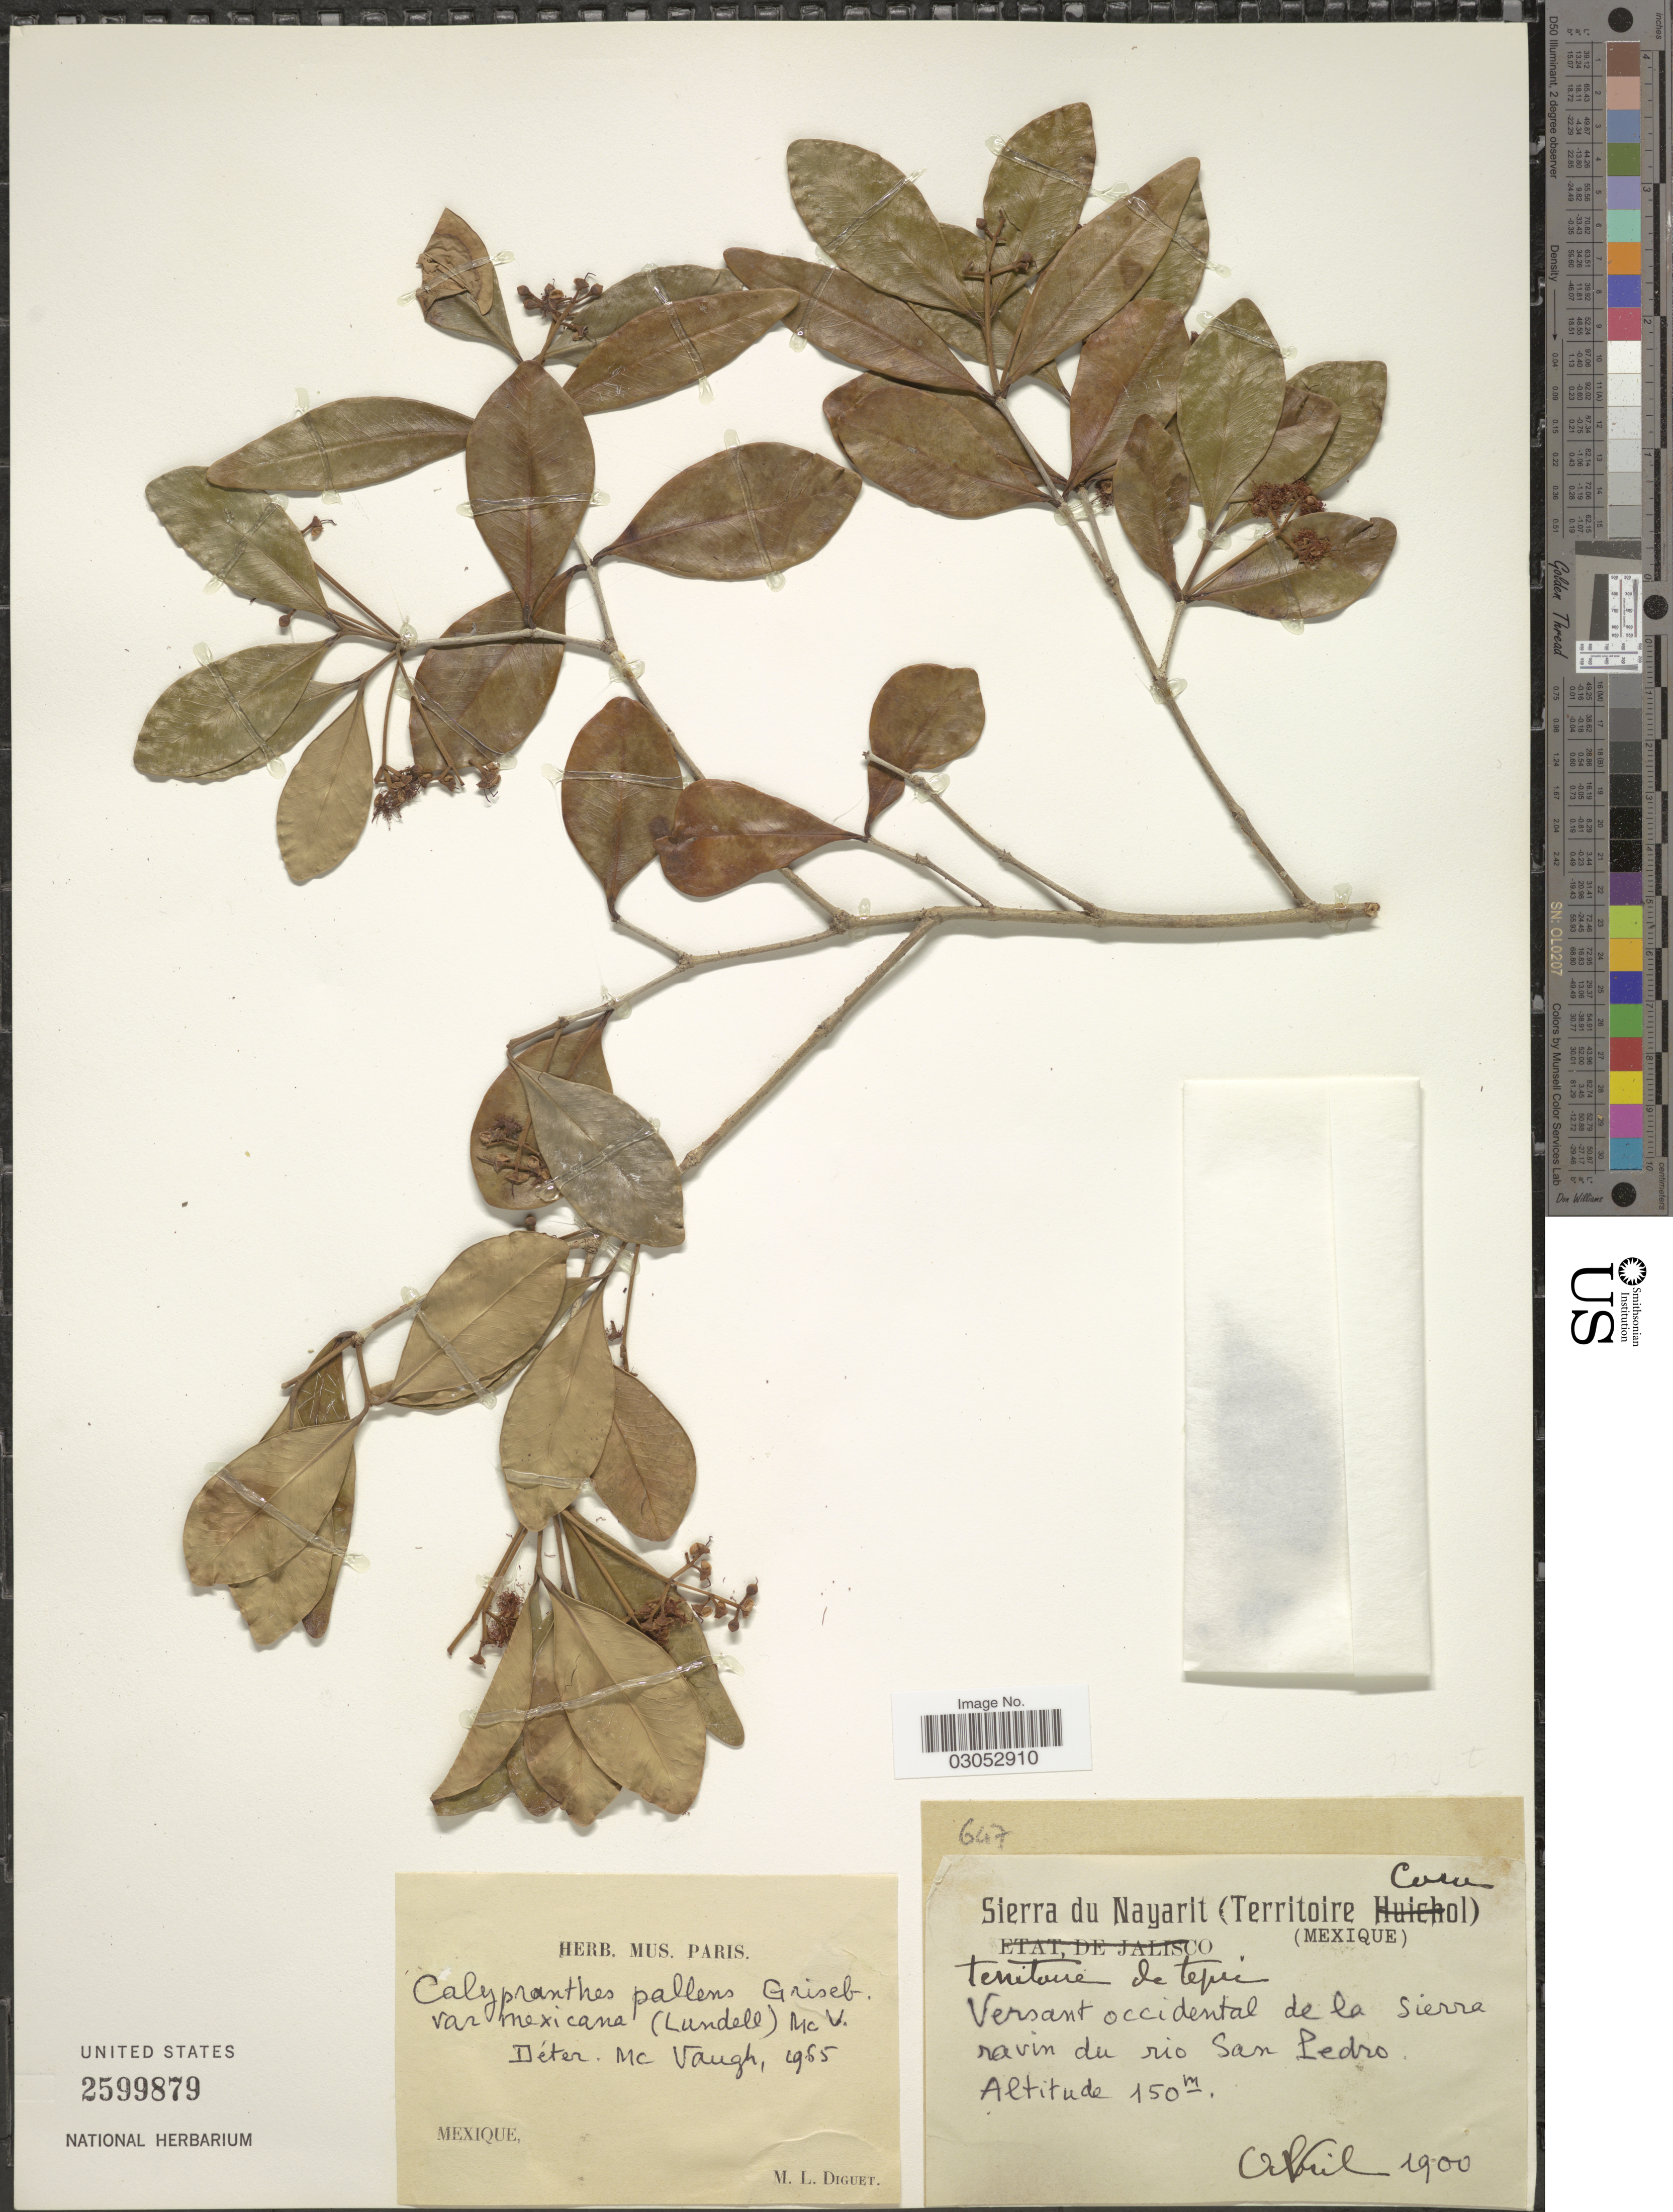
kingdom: Plantae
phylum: Tracheophyta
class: Magnoliopsida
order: Myrtales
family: Myrtaceae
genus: Myrcia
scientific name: Myrcia neopallens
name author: A.R. Lourenço & E. Lucas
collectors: M. L. Diguet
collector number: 647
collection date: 1900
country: Mexico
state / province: Nayarit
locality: Sierra du Nayarit (Territoire Cara). Versant occidental de la Sierra ravin du rio San Pedro.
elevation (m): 150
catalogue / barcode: US 2599879